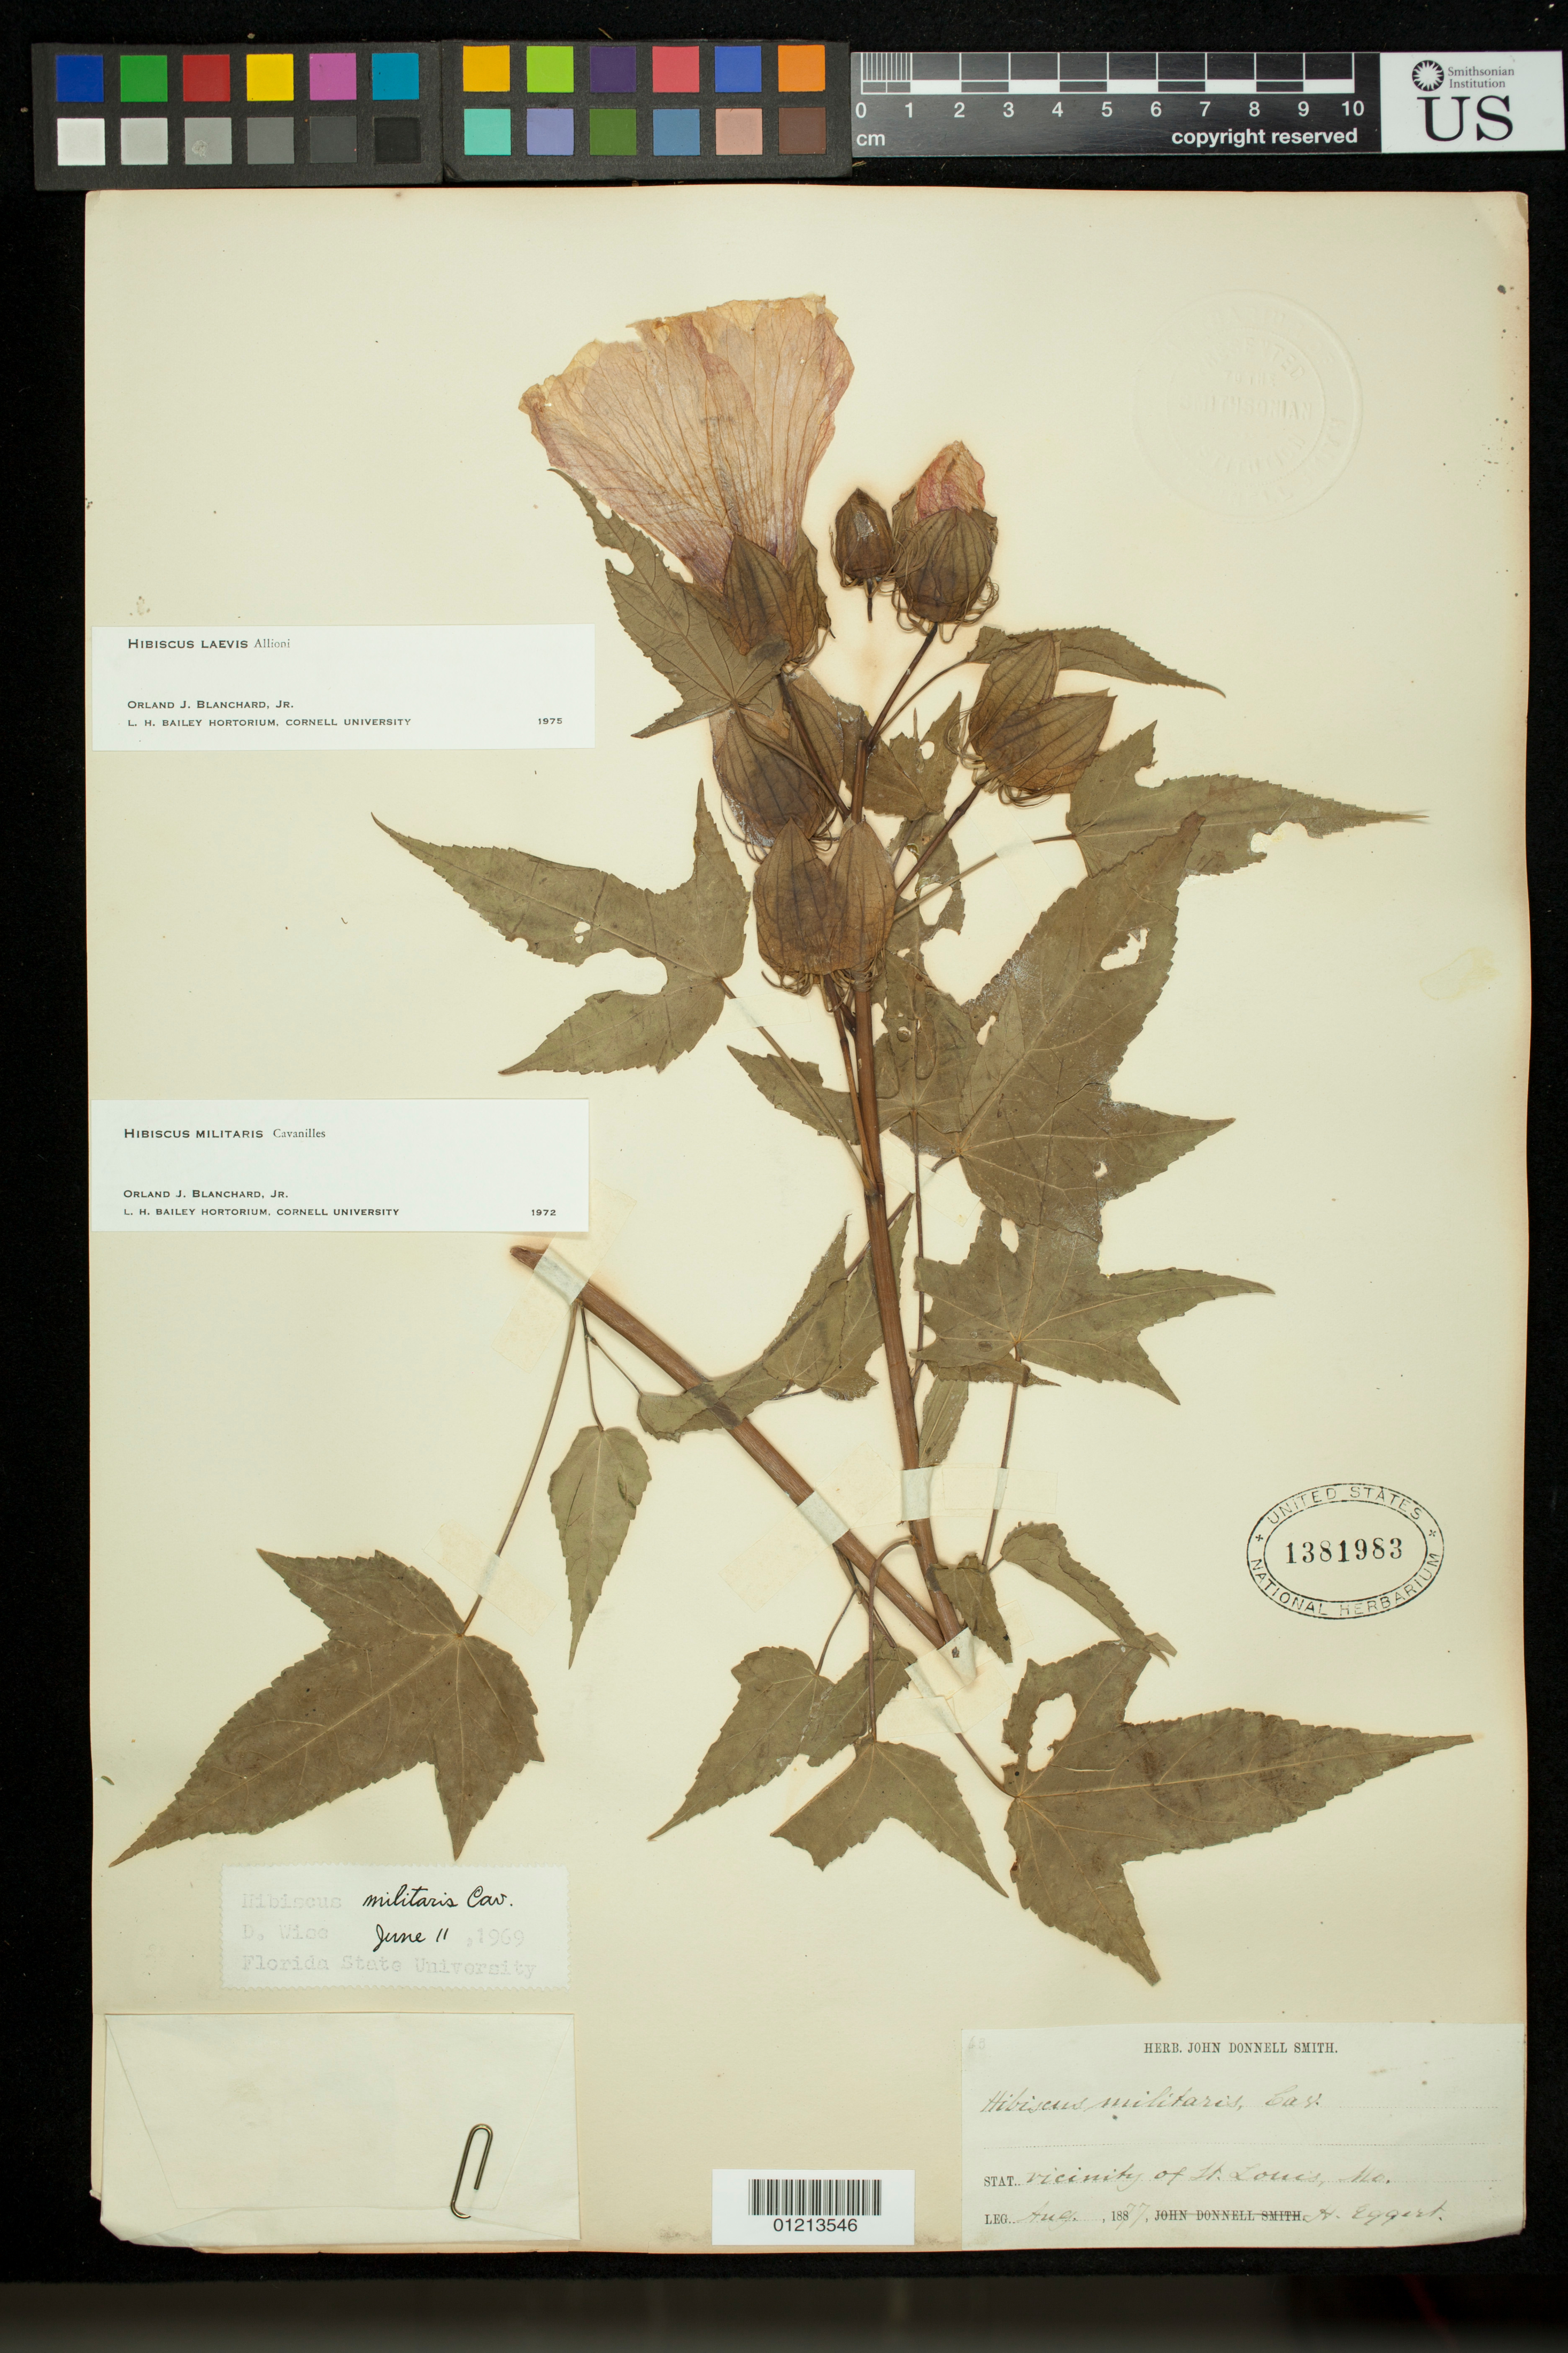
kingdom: Plantae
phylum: Tracheophyta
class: Magnoliopsida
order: Malvales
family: Malvaceae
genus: Hibiscus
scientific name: Hibiscus laevis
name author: All.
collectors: H. Eggert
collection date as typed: Aug 1877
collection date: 1877-08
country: United States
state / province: Missouri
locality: Vicinity of St. Louis, Mo.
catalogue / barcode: US 1381983